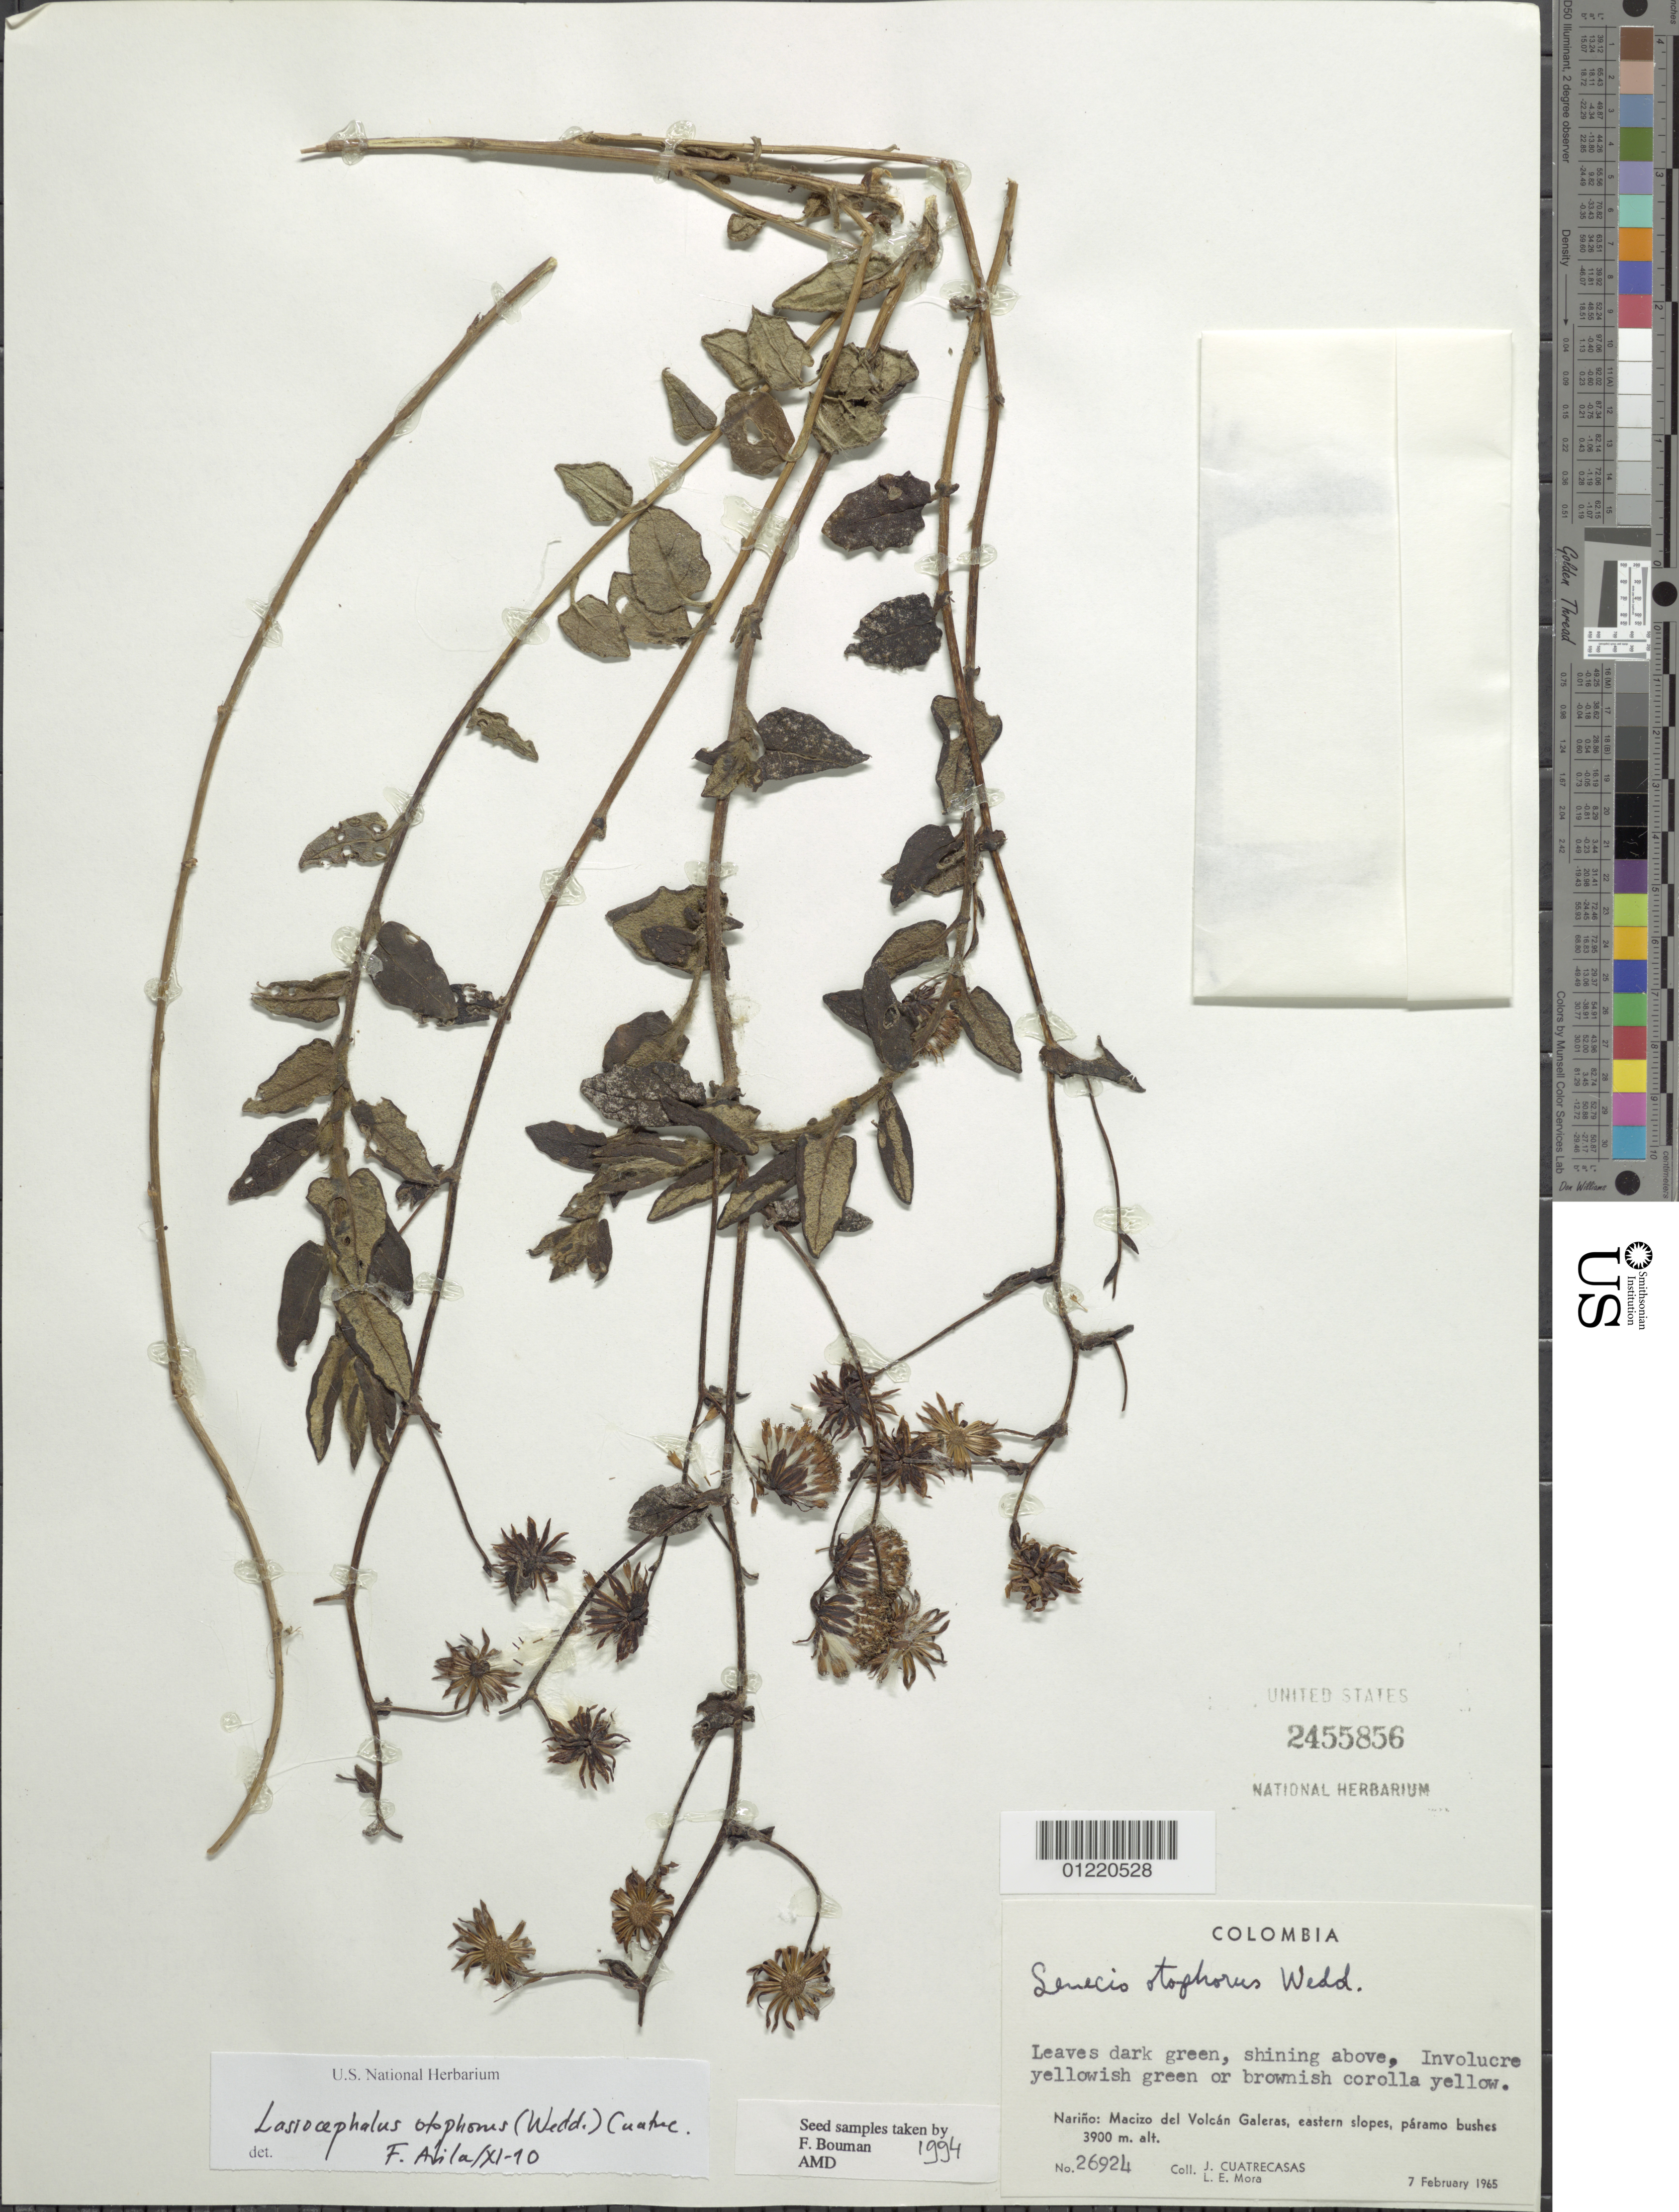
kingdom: Plantae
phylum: Tracheophyta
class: Magnoliopsida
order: Asterales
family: Asteraceae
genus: Senecio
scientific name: Senecio otophorus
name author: Wedd.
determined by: Salomon, Luciana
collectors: J. Cuatrecasas & L. E. Mora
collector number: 26924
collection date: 1965-02-07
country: Colombia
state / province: Nariño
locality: Macizo del Volcán Galeras, eastern slopes.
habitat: Paramo bushes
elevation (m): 3900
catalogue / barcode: US 2455856